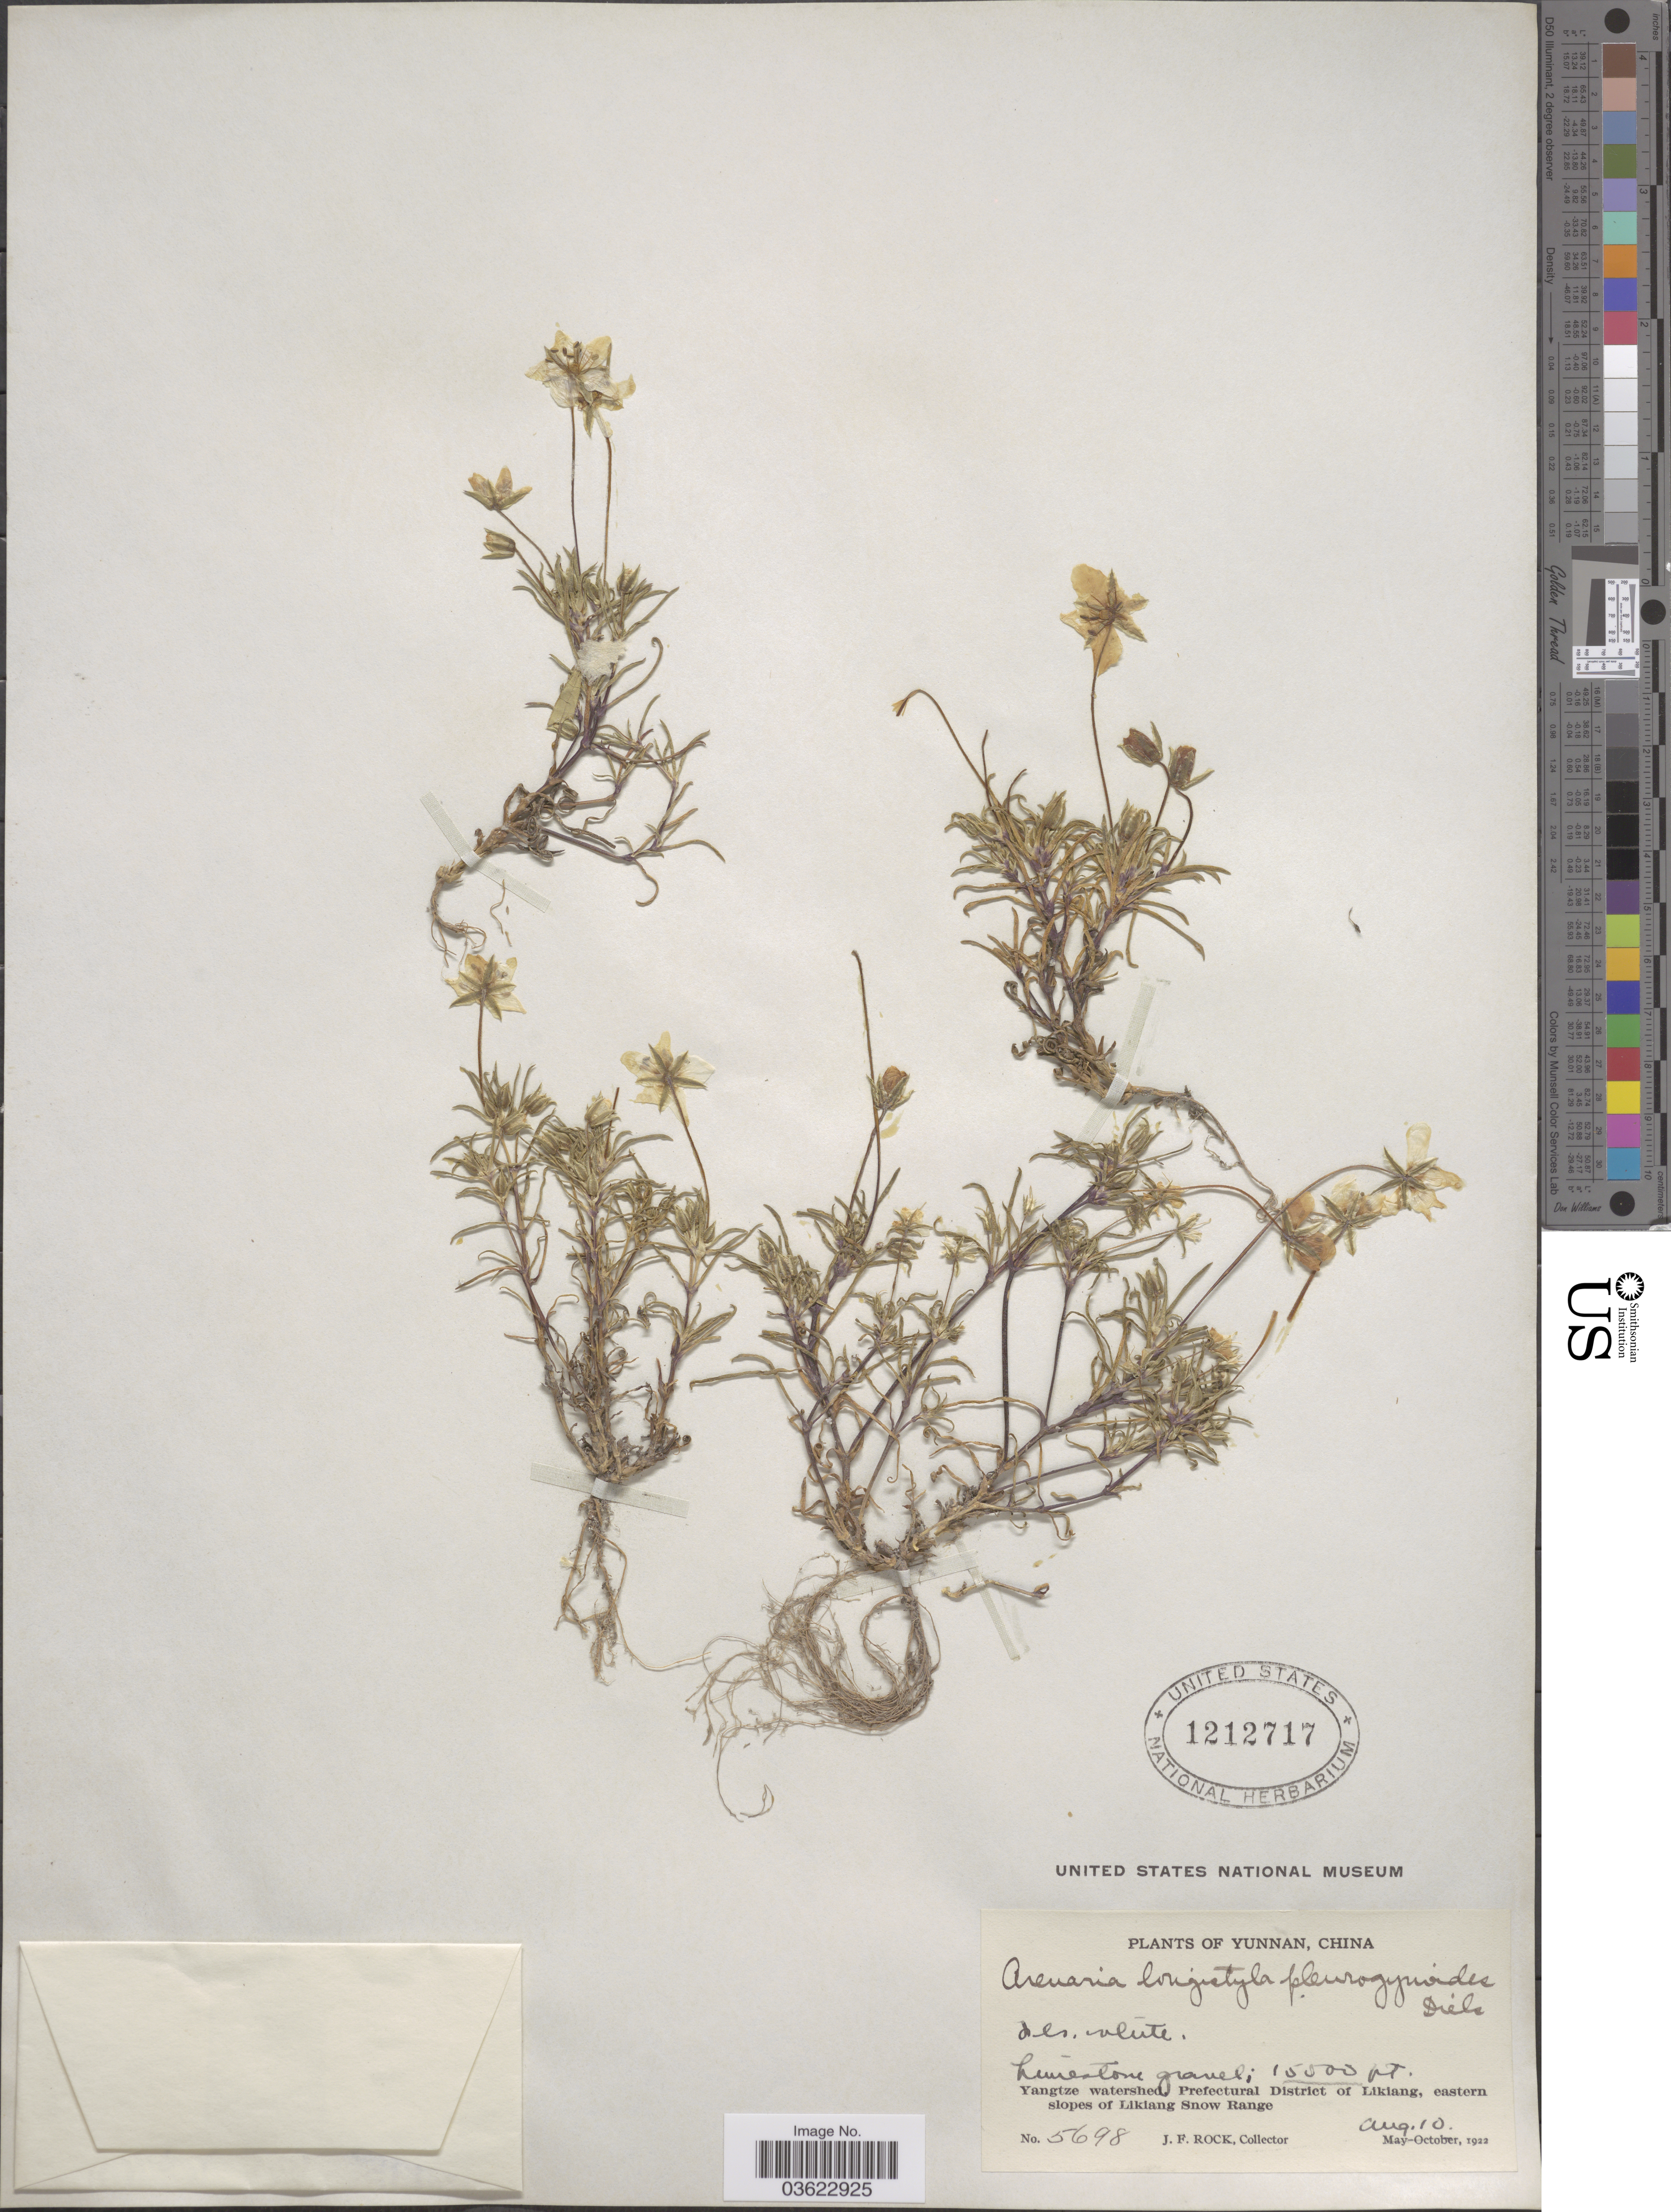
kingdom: Plantae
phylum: Tracheophyta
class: Magnoliopsida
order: Caryophyllales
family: Caryophyllaceae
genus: Odontostemma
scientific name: Odontostemma longistylum var. pleurogynoides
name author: (Diels) Rabeler & W.L. Wagner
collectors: J. Rock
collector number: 5698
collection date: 1922-08-10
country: China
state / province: Yunnan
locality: Yangtze watershed, Prefectural District of Likiang, eastern slopes of Likiang Snow Range.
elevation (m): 4572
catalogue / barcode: US 1212717